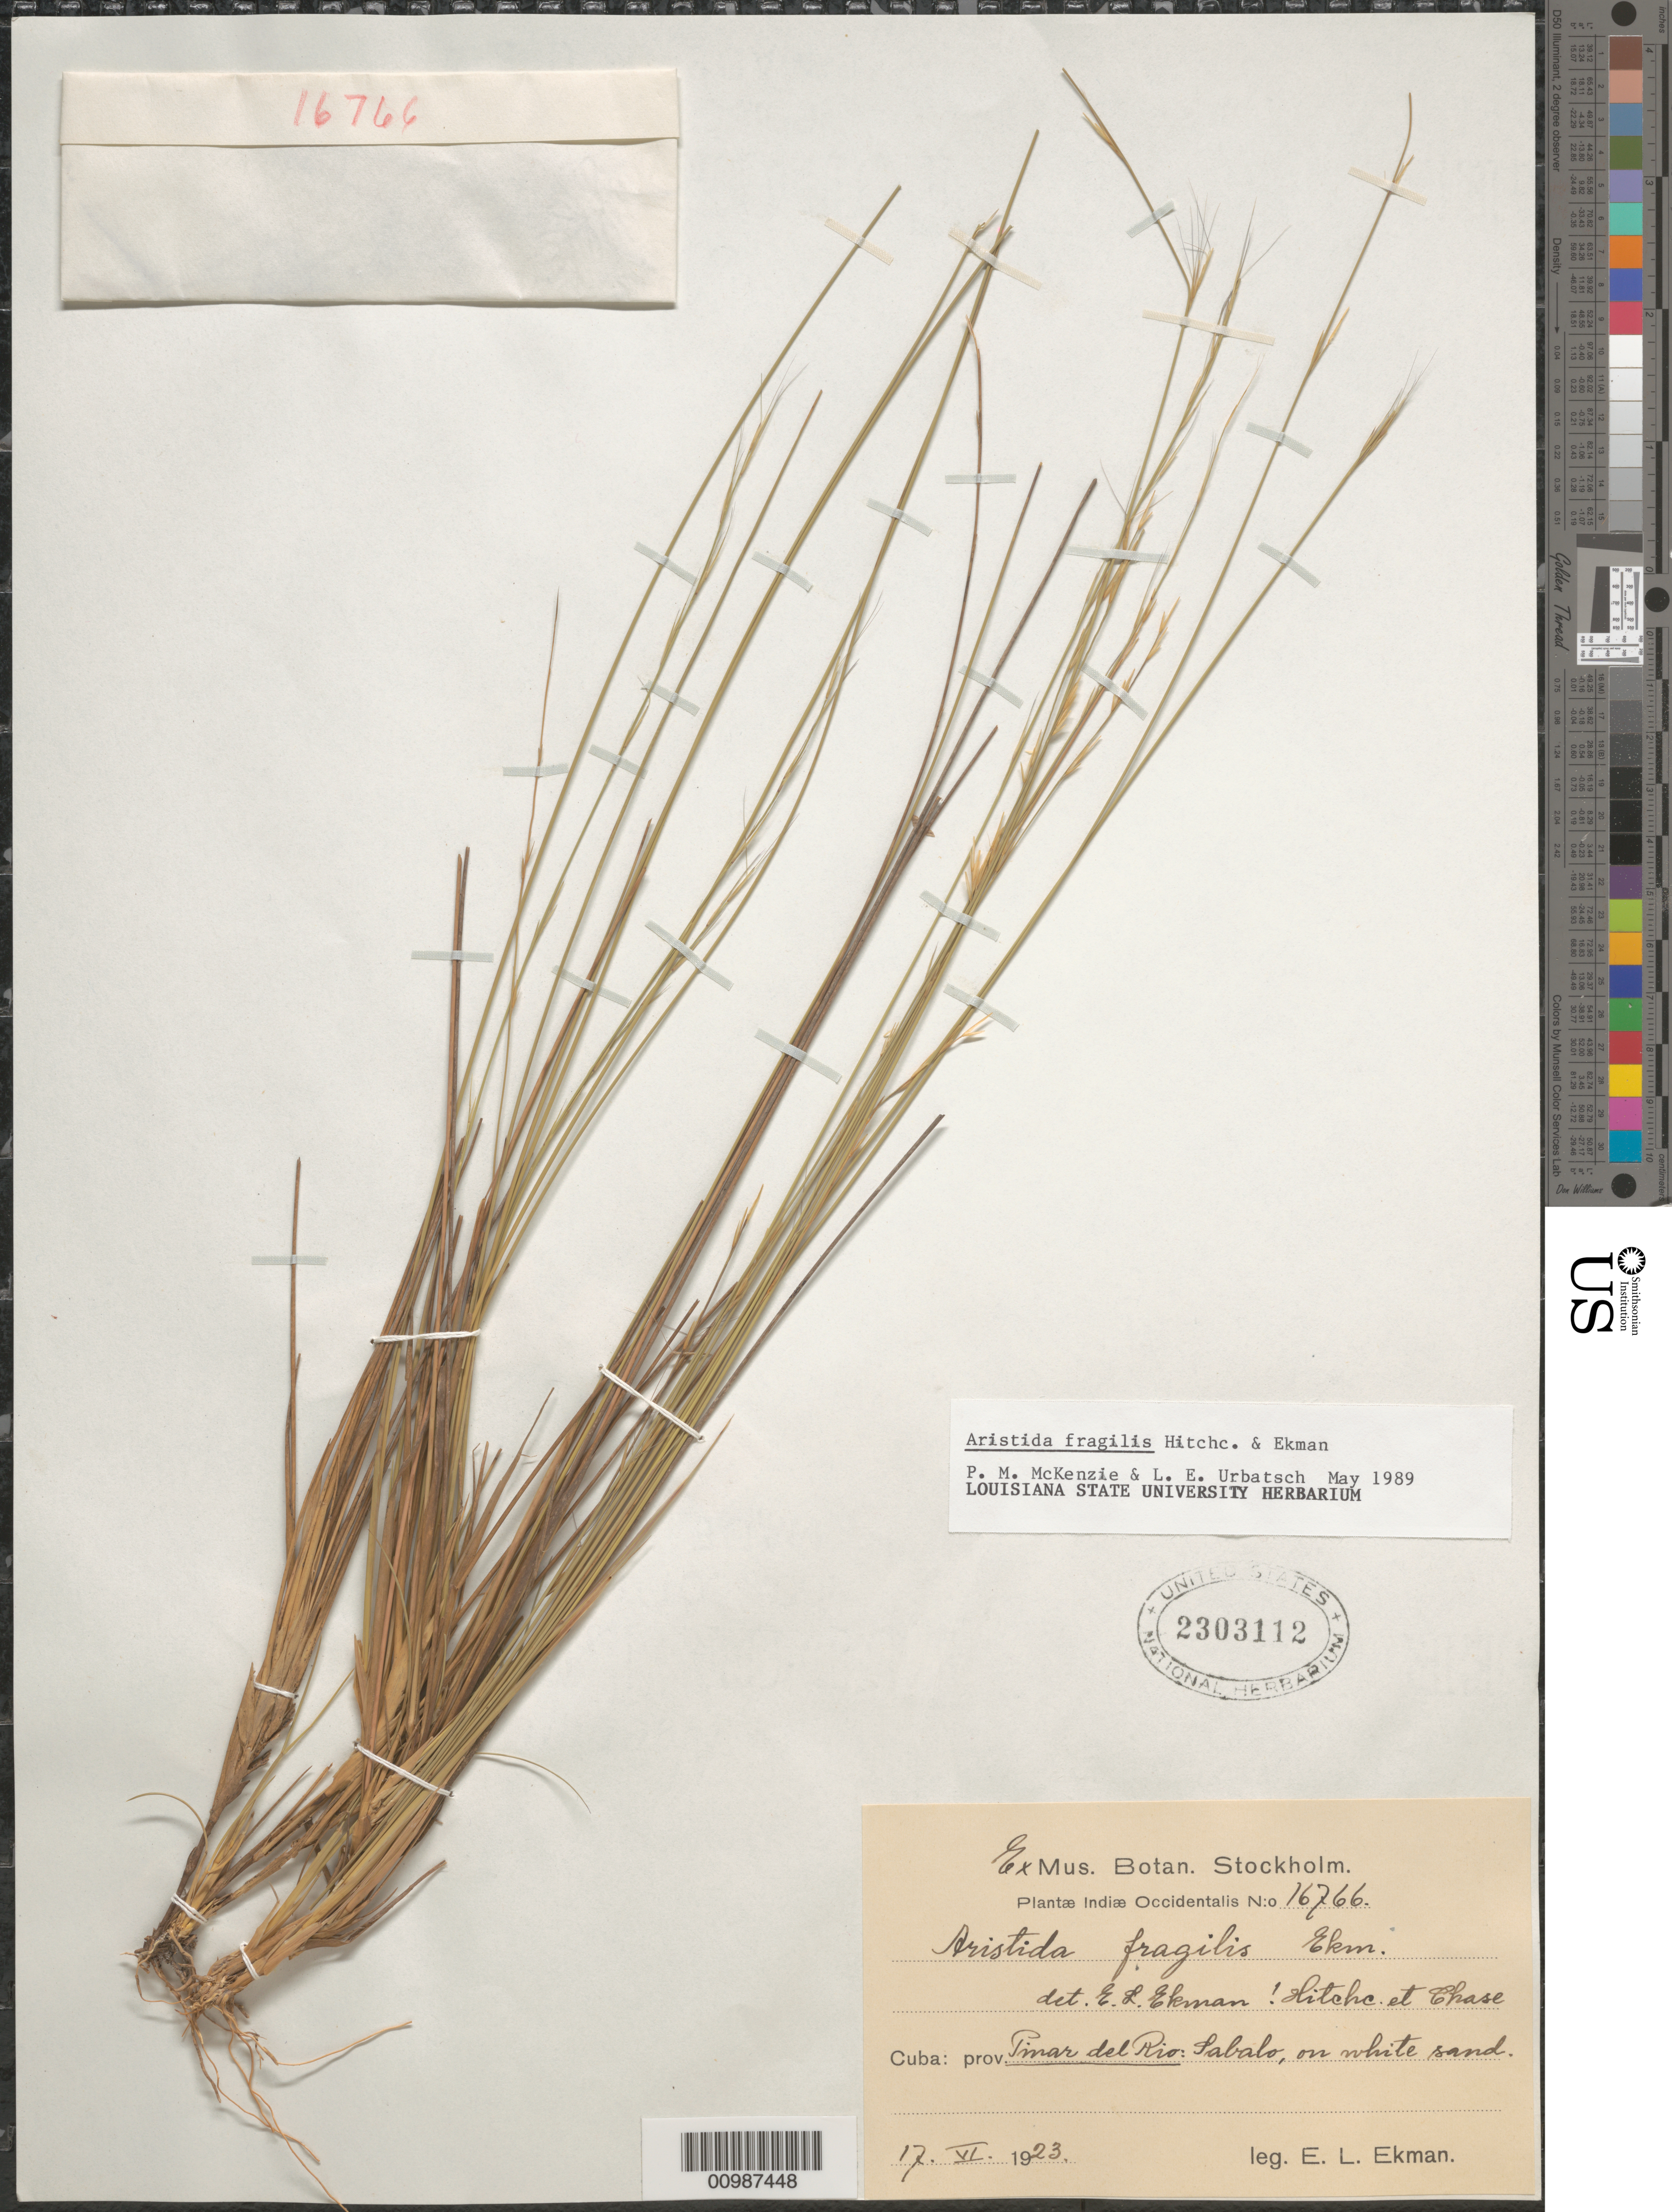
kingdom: Plantae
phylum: Tracheophyta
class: Liliopsida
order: Poales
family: Poaceae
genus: Aristida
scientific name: Aristida fragilis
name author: Hitchc. & Ekman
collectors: E. L. Ekman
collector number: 16766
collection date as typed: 17 Jun 1923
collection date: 1923-06-17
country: Cuba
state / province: Pinar del Rio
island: Cuba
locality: Pinar del Rio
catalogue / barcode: US 2303112